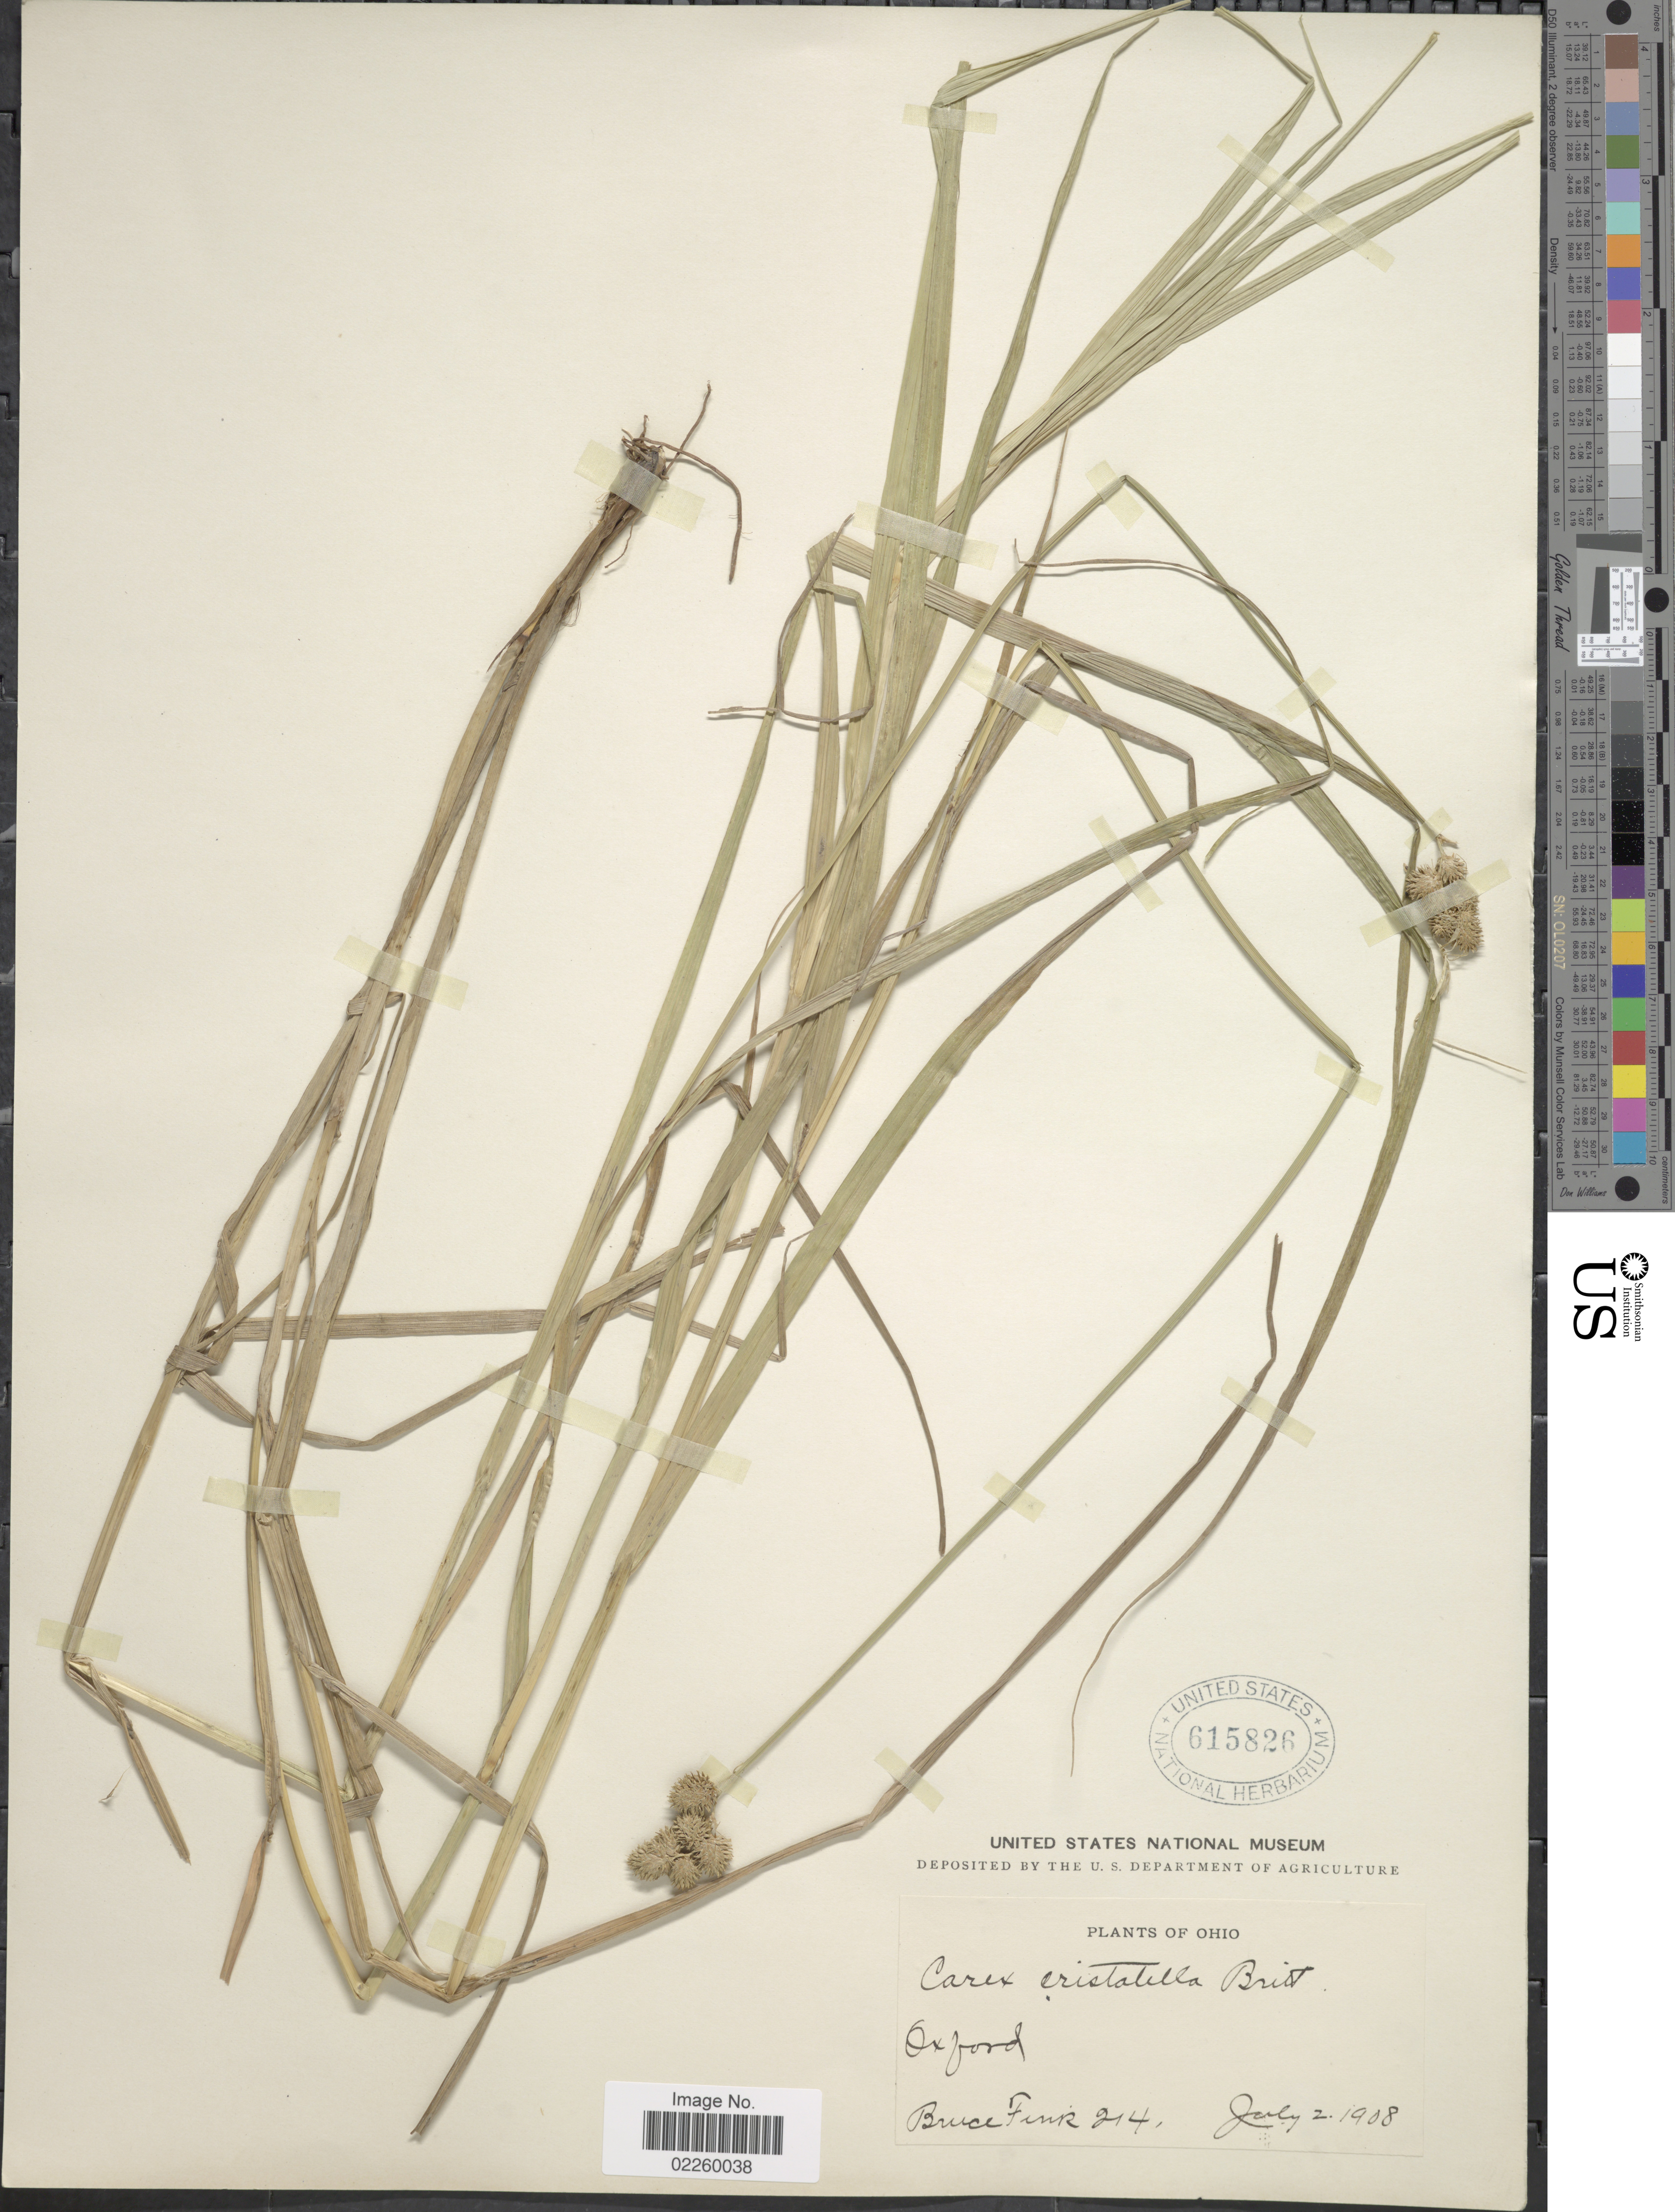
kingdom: Plantae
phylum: Tracheophyta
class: Liliopsida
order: Poales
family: Cyperaceae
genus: Carex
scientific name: Carex cristatella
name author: Britton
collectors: B. Fink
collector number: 214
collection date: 1908-07-02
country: United States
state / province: Ohio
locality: Oxford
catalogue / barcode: US 615826